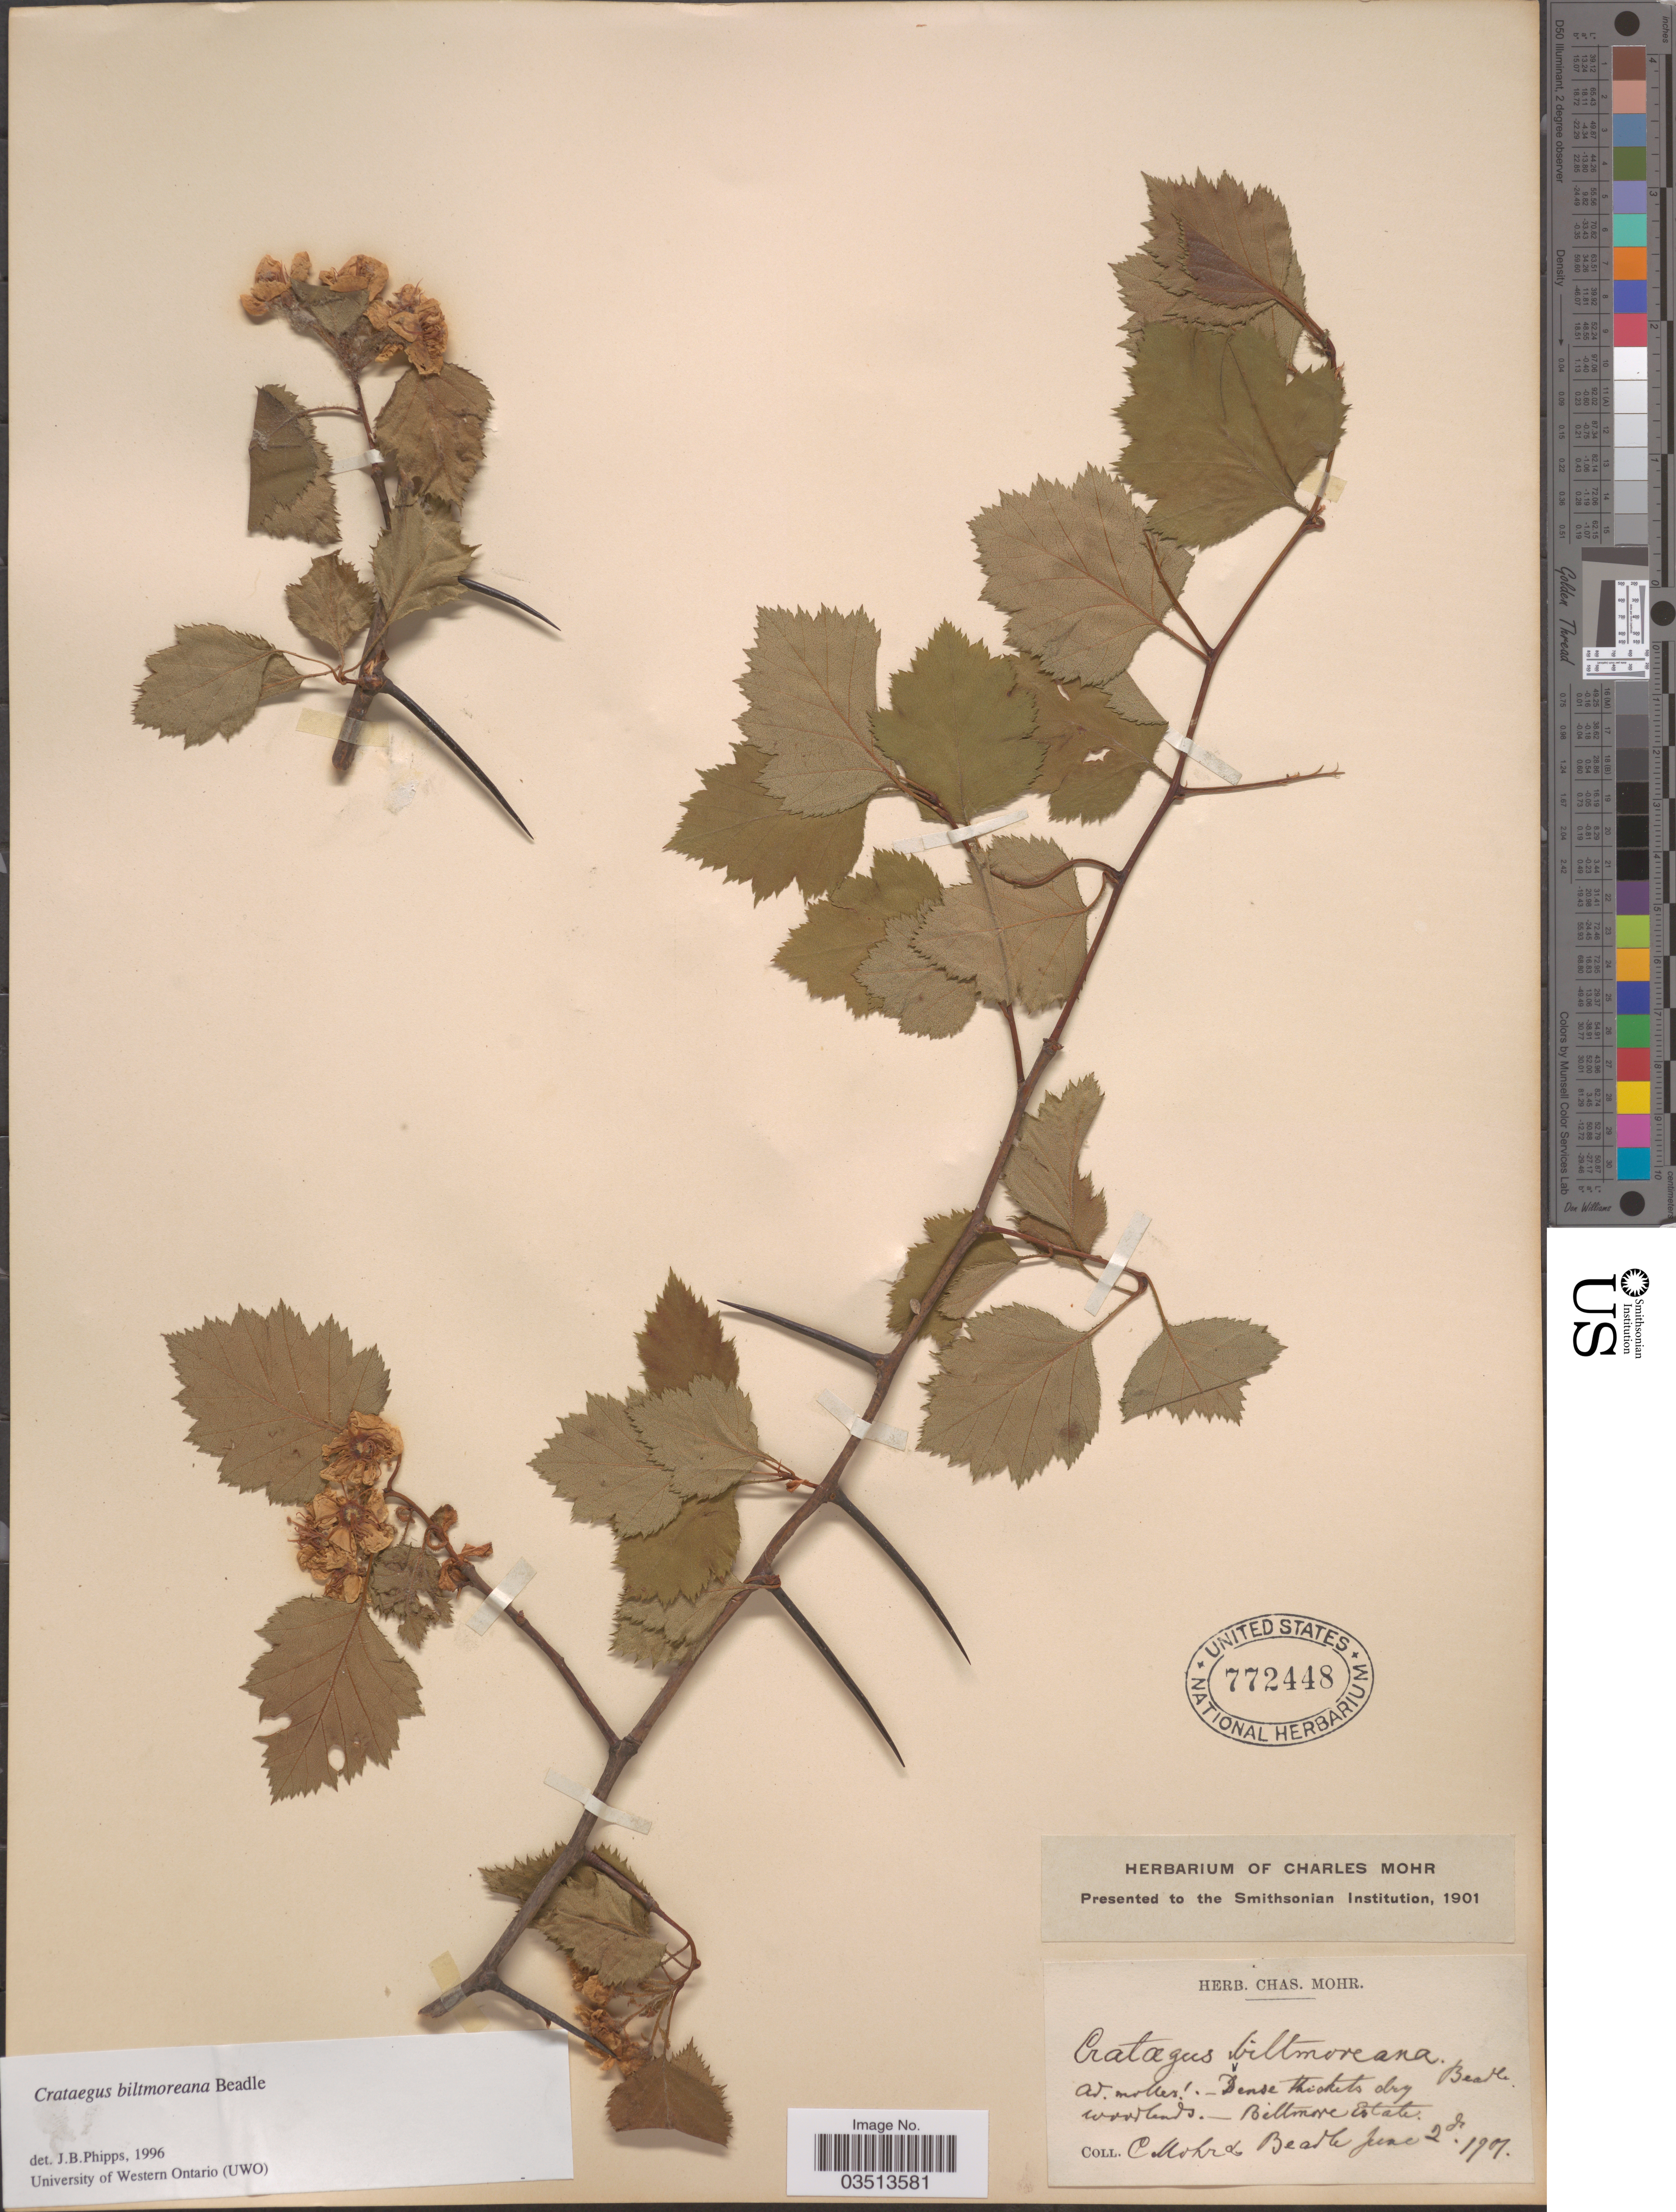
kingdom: Plantae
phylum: Tracheophyta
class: Magnoliopsida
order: Rosales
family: Rosaceae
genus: Crataegus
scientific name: Crataegus biltmoreana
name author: Beadle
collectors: Mohr, C. T. (herbarium) & Beadle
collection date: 1901-06-02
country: United States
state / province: North Carolina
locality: Biltmore Estate.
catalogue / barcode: US 772448